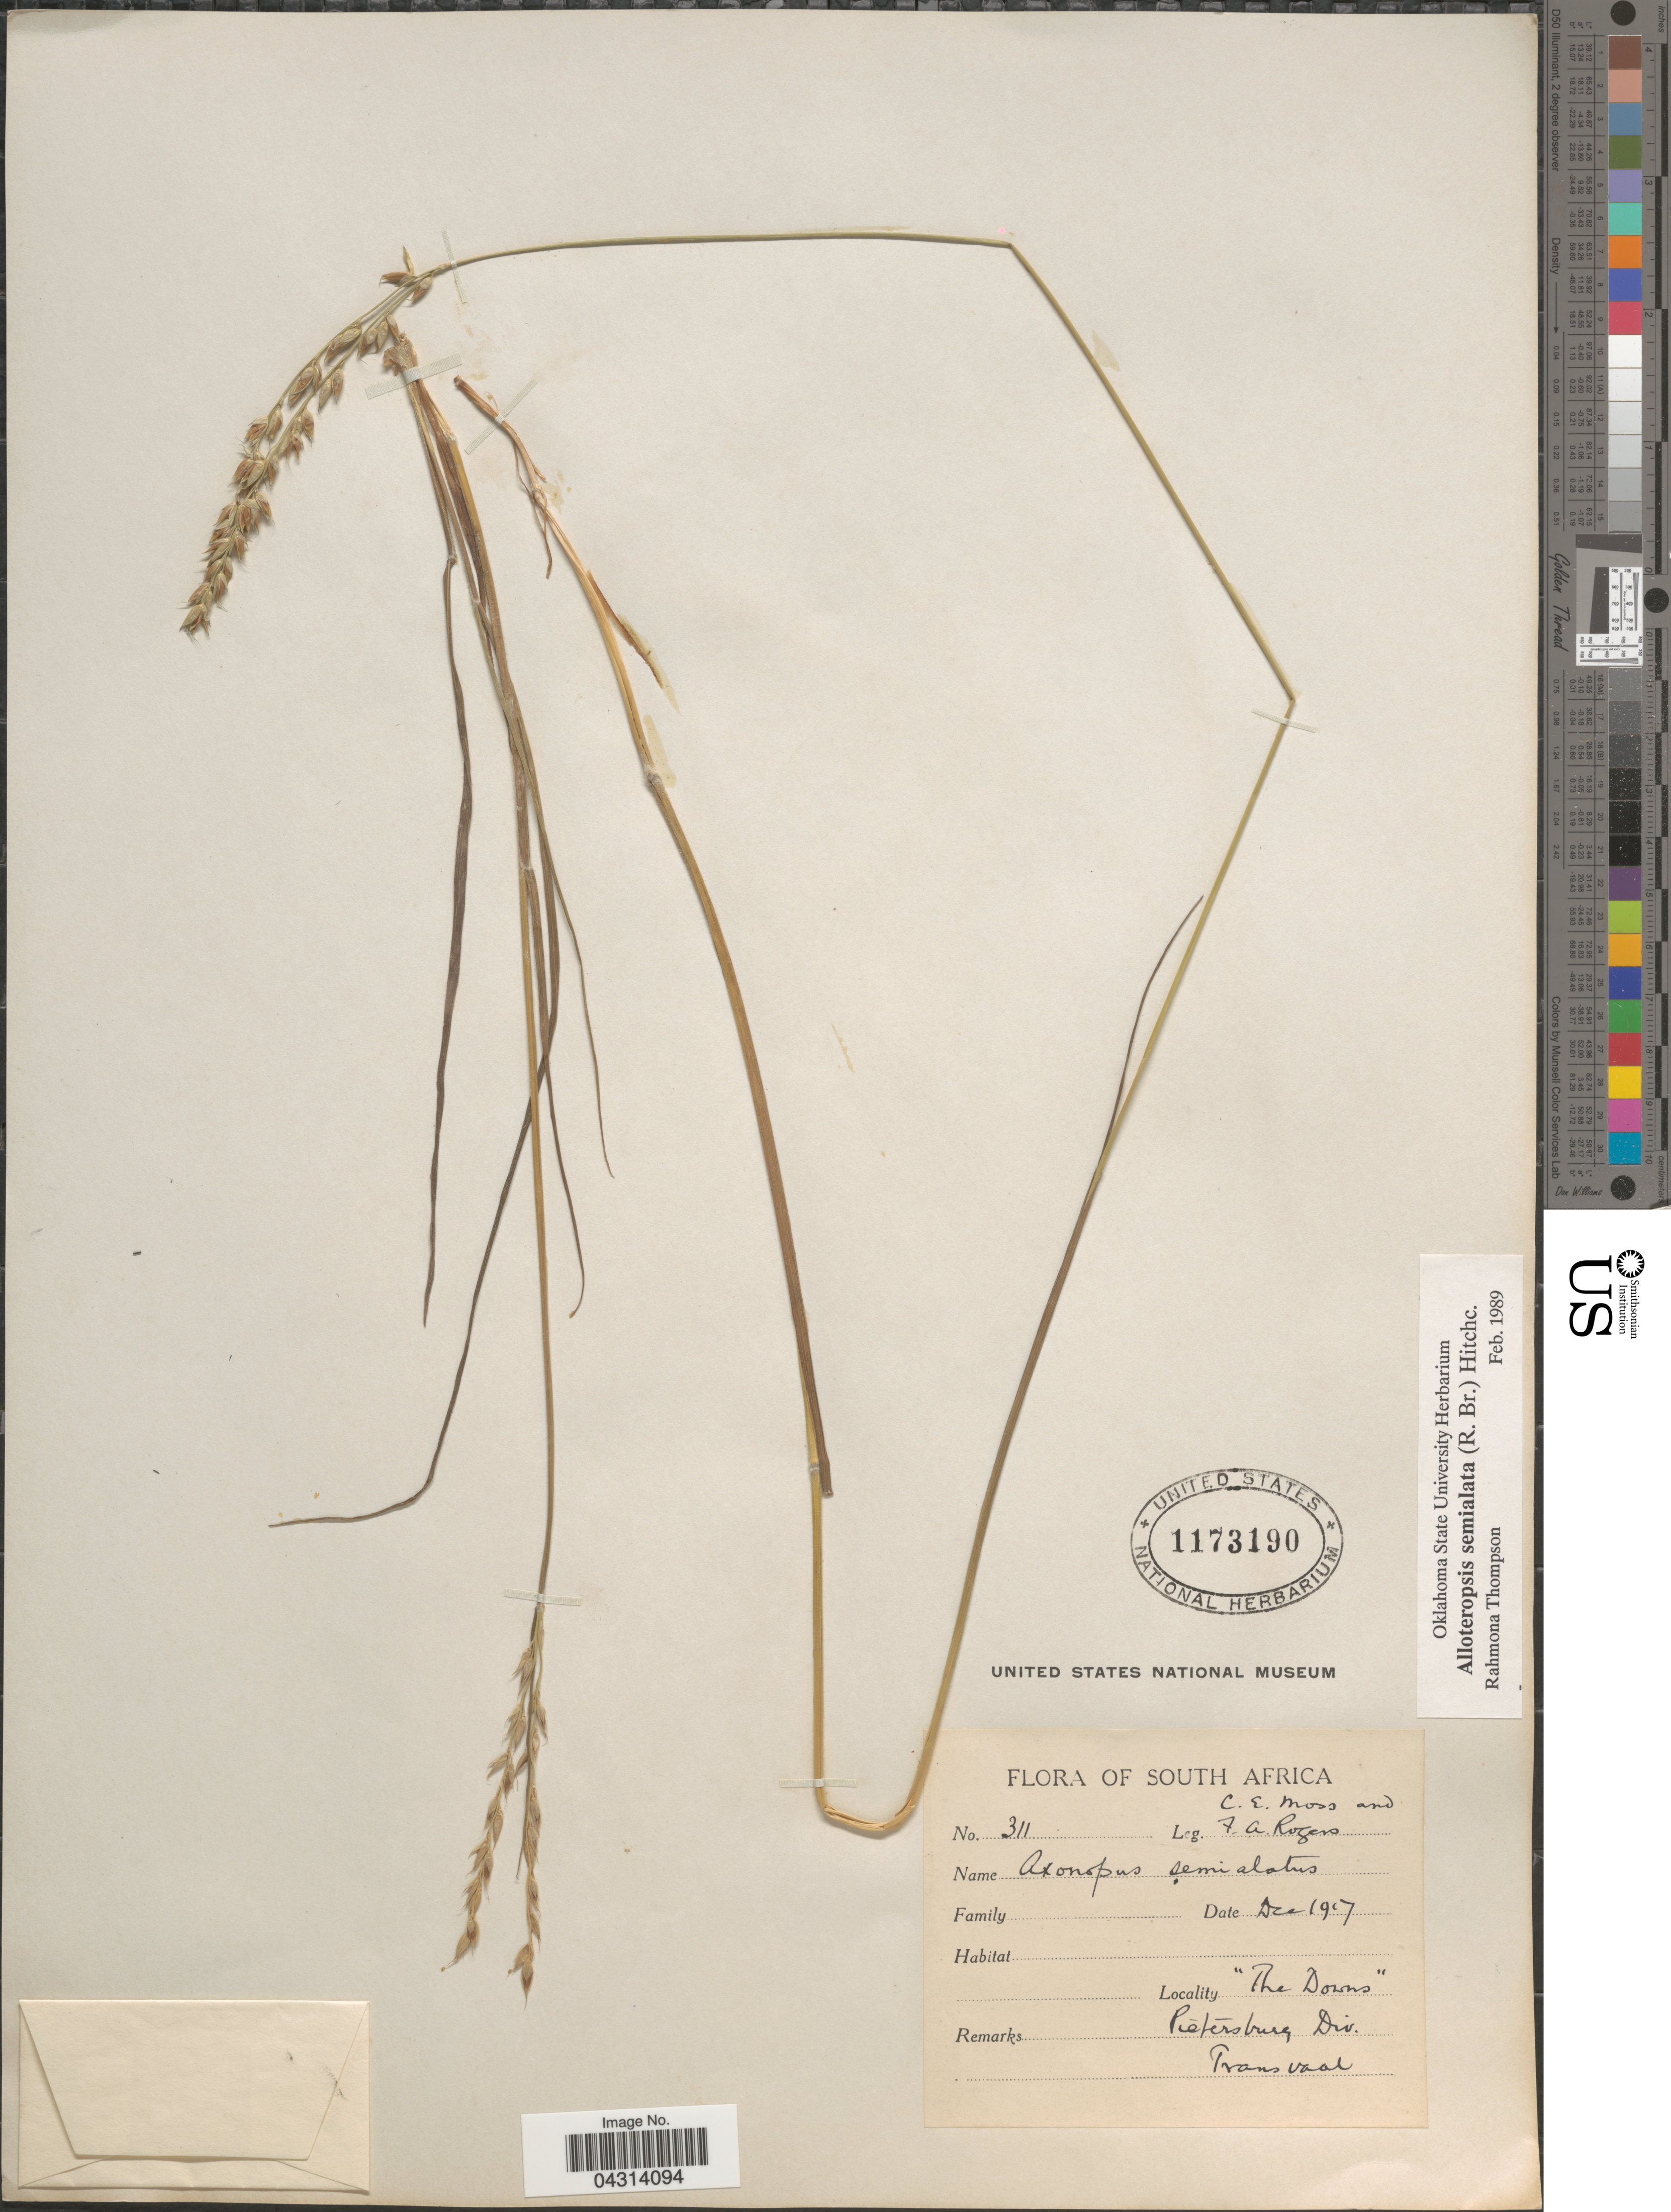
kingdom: Plantae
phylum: Tracheophyta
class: Liliopsida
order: Poales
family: Poaceae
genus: Alloteropsis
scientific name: Alloteropsis semialata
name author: (R. Br.) Hitchc.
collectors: C. E. Moss & F. A. Rogers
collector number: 311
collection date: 1917-12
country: South Africa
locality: The Downs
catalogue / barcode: US 1173190